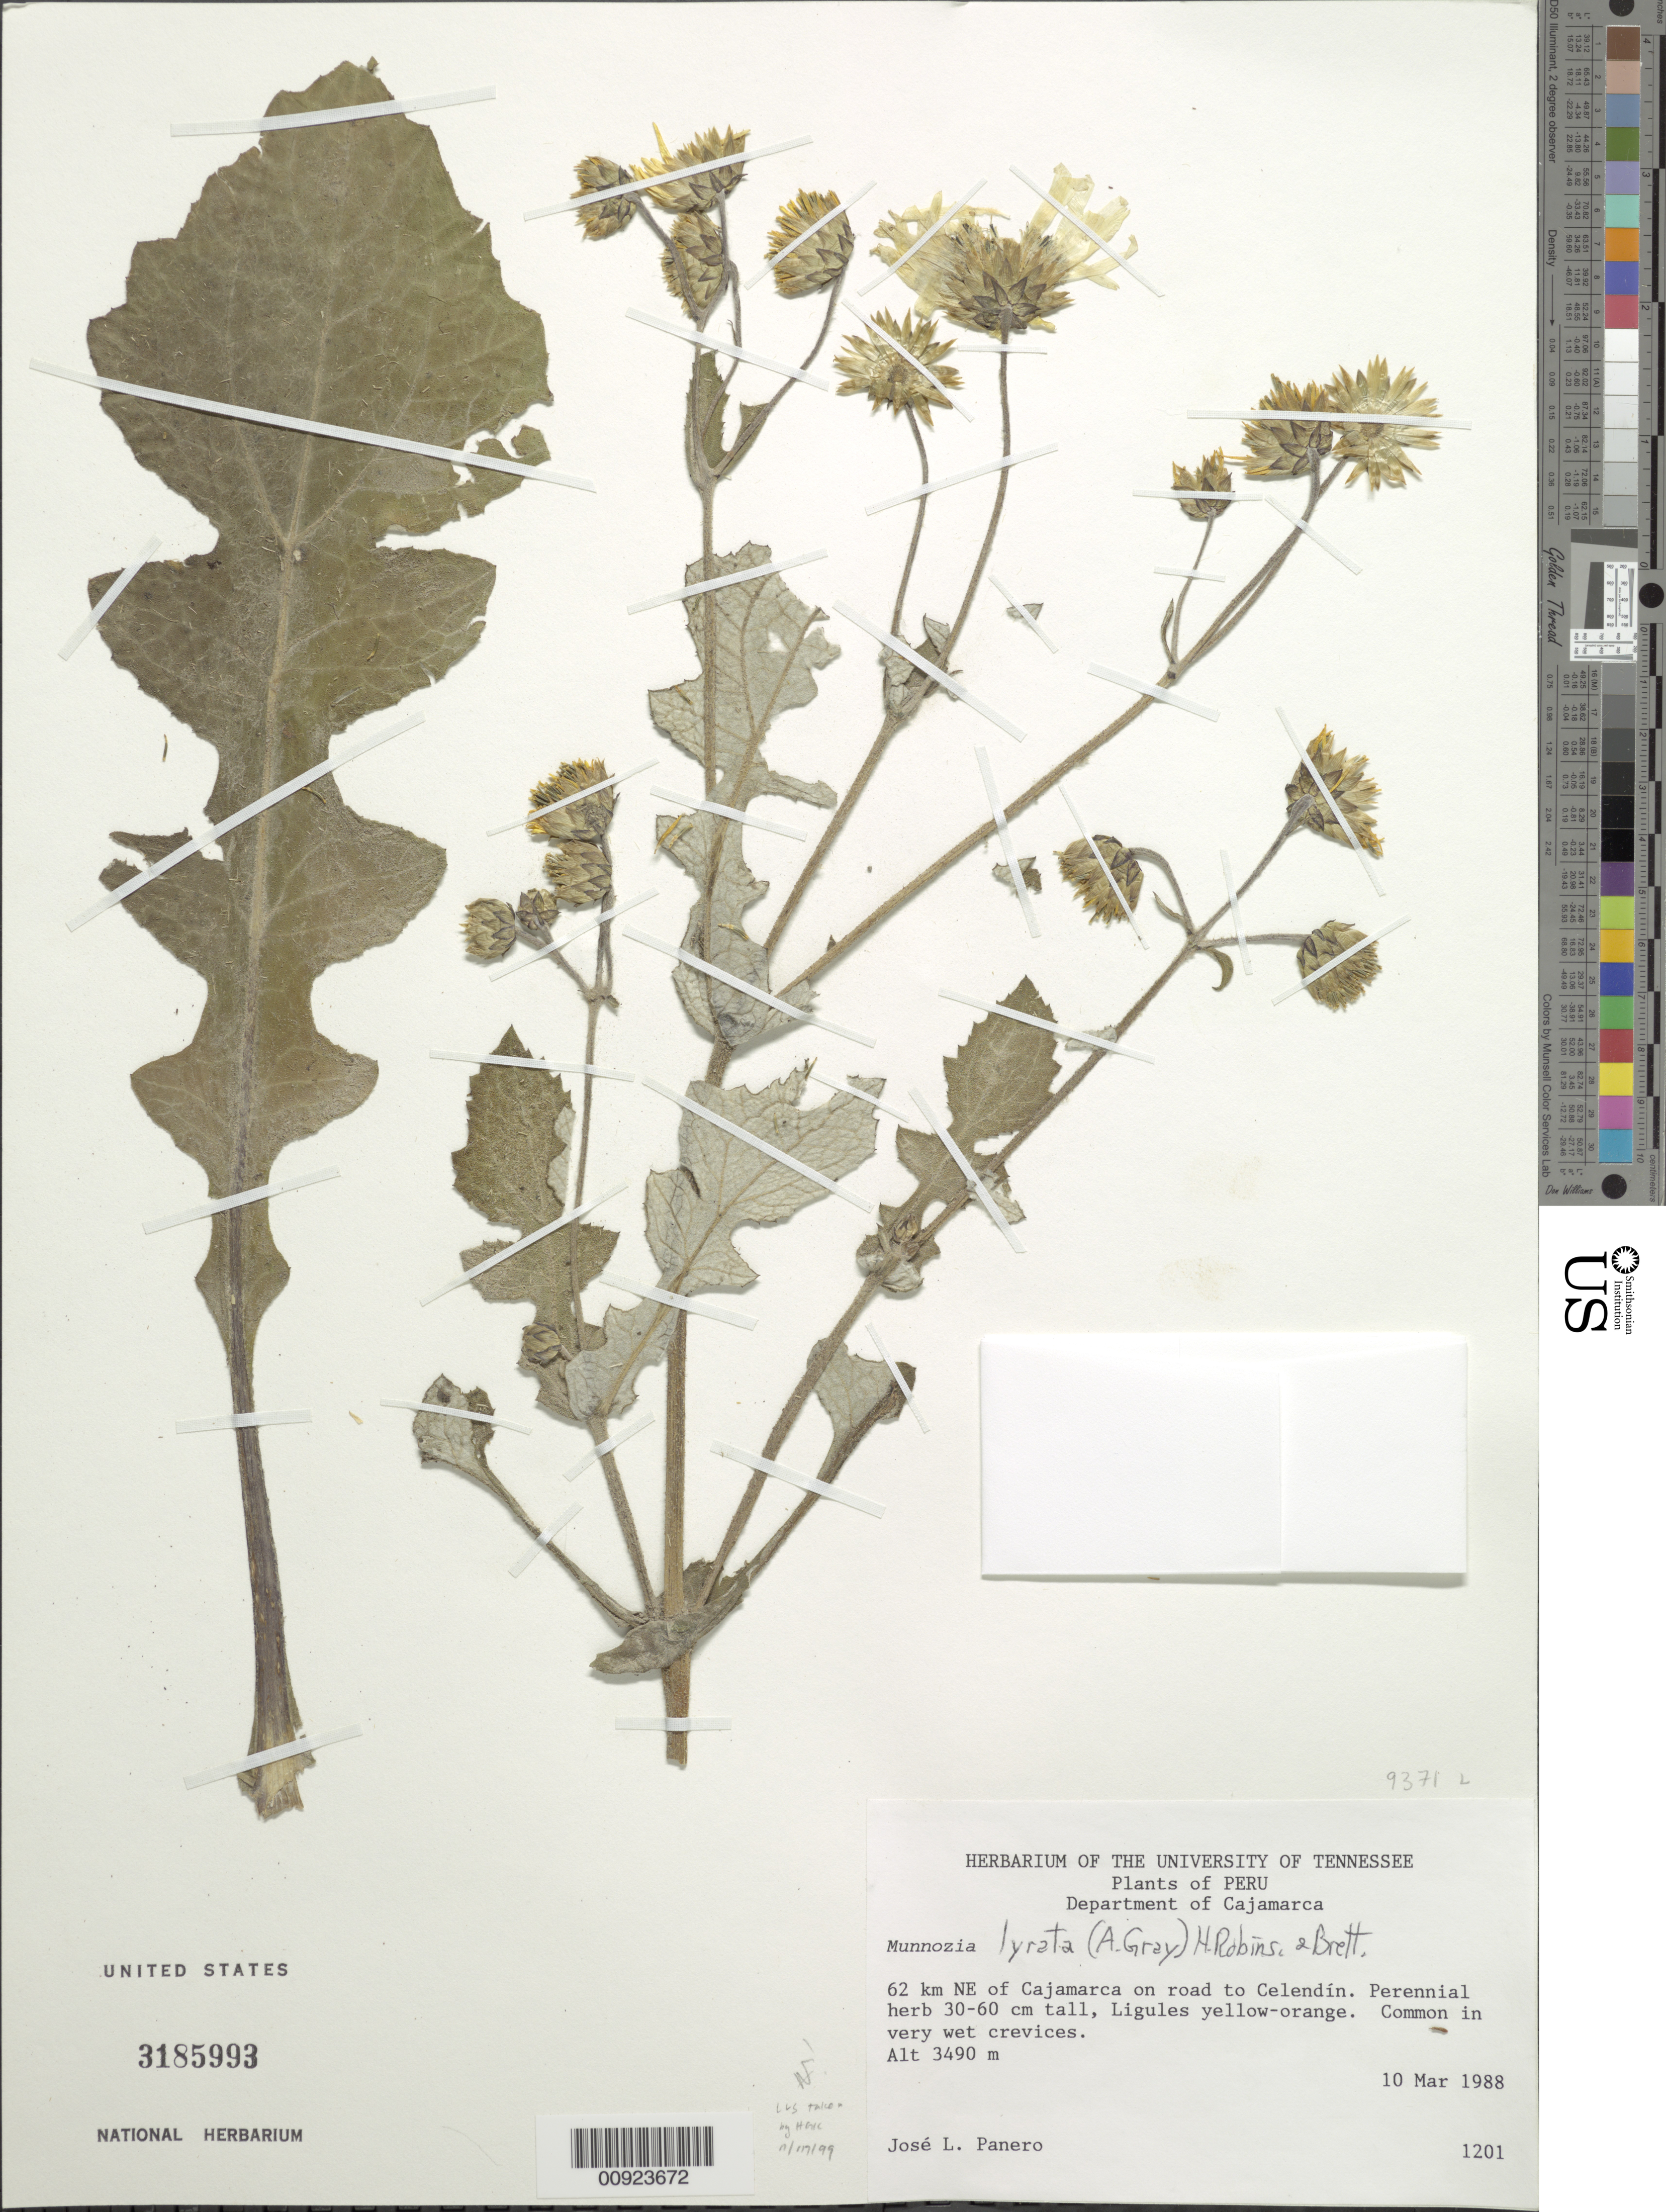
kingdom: Plantae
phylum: Tracheophyta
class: Magnoliopsida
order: Asterales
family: Asteraceae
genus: Munnozia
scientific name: Munnozia lyrata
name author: (A. Gray) H. Rob. & Brettell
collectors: J. L. Panero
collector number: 1201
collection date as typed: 10 March 1988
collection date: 1988-03-10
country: Peru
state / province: Cajamarca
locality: Dpto. Cajamarca, 62 km NE of on road to Celendín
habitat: Very wet crevices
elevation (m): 3490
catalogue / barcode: US 3185993